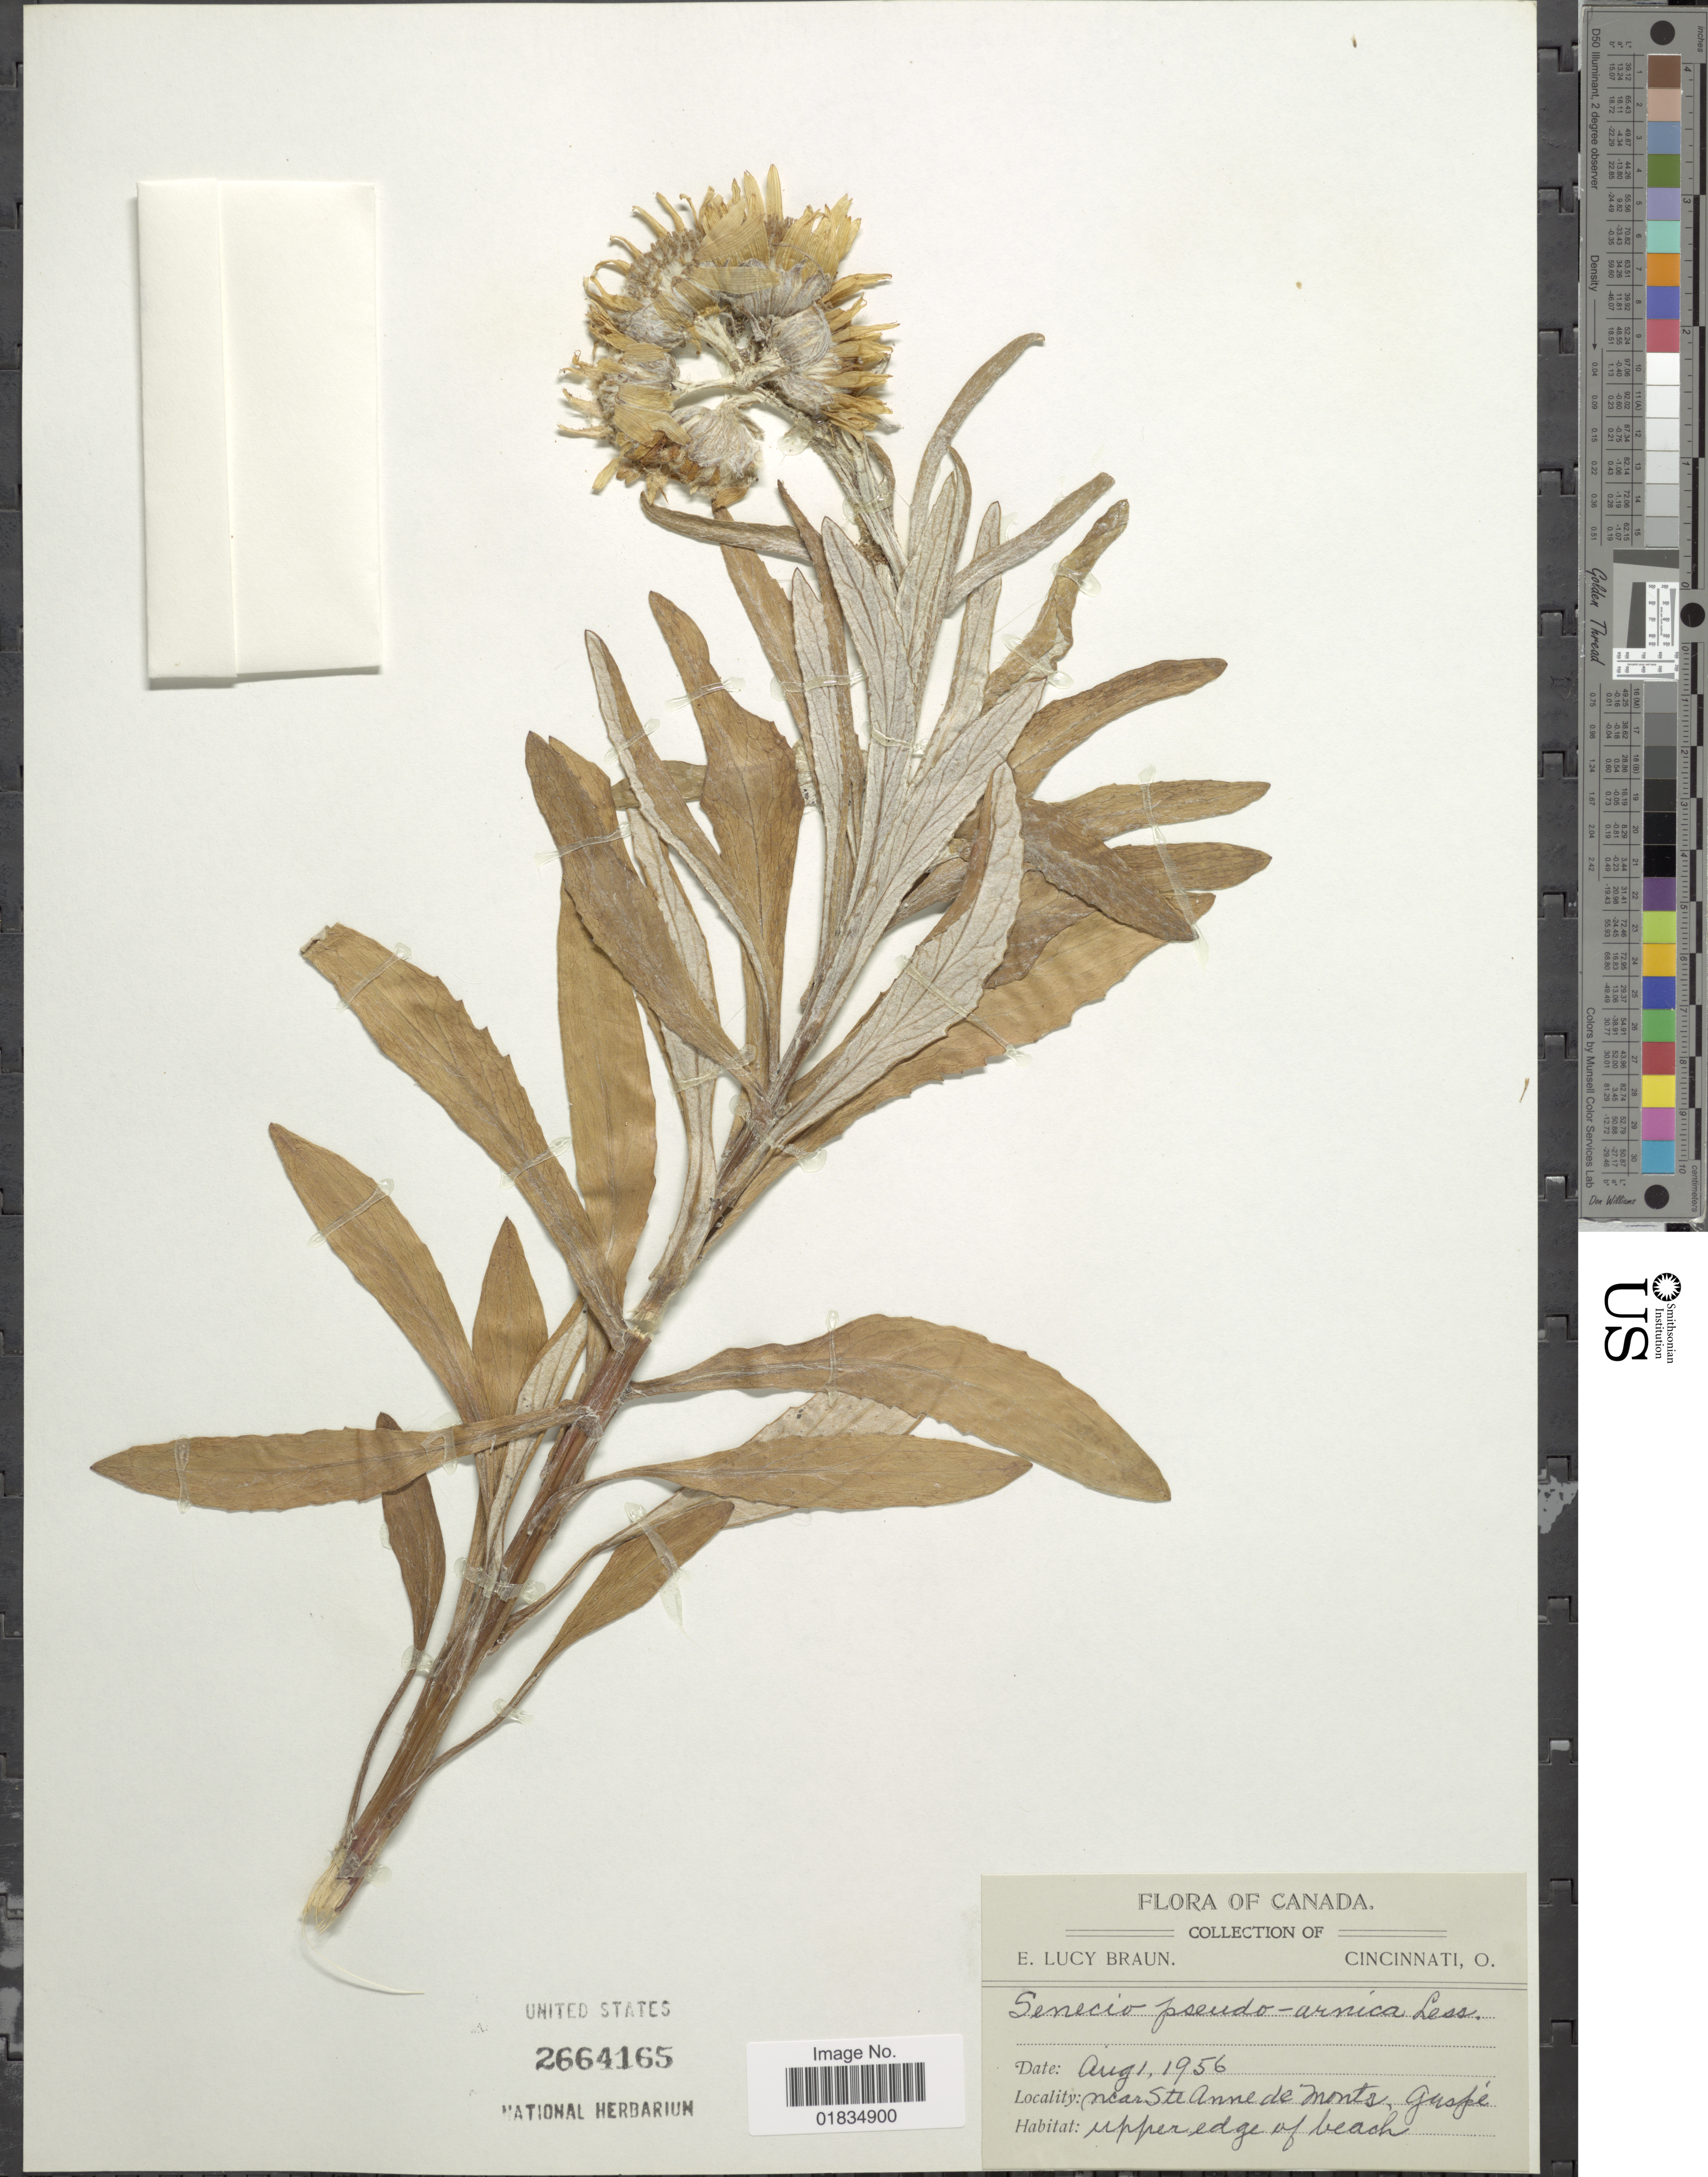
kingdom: Plantae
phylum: Tracheophyta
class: Magnoliopsida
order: Asterales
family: Asteraceae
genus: Senecio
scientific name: Senecio pseudoarnica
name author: Less.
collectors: E. L. Braun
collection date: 1956-08-01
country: Canada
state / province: Quebec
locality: Near Ste Anne de Monts, Gaspe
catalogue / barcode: US 2664165